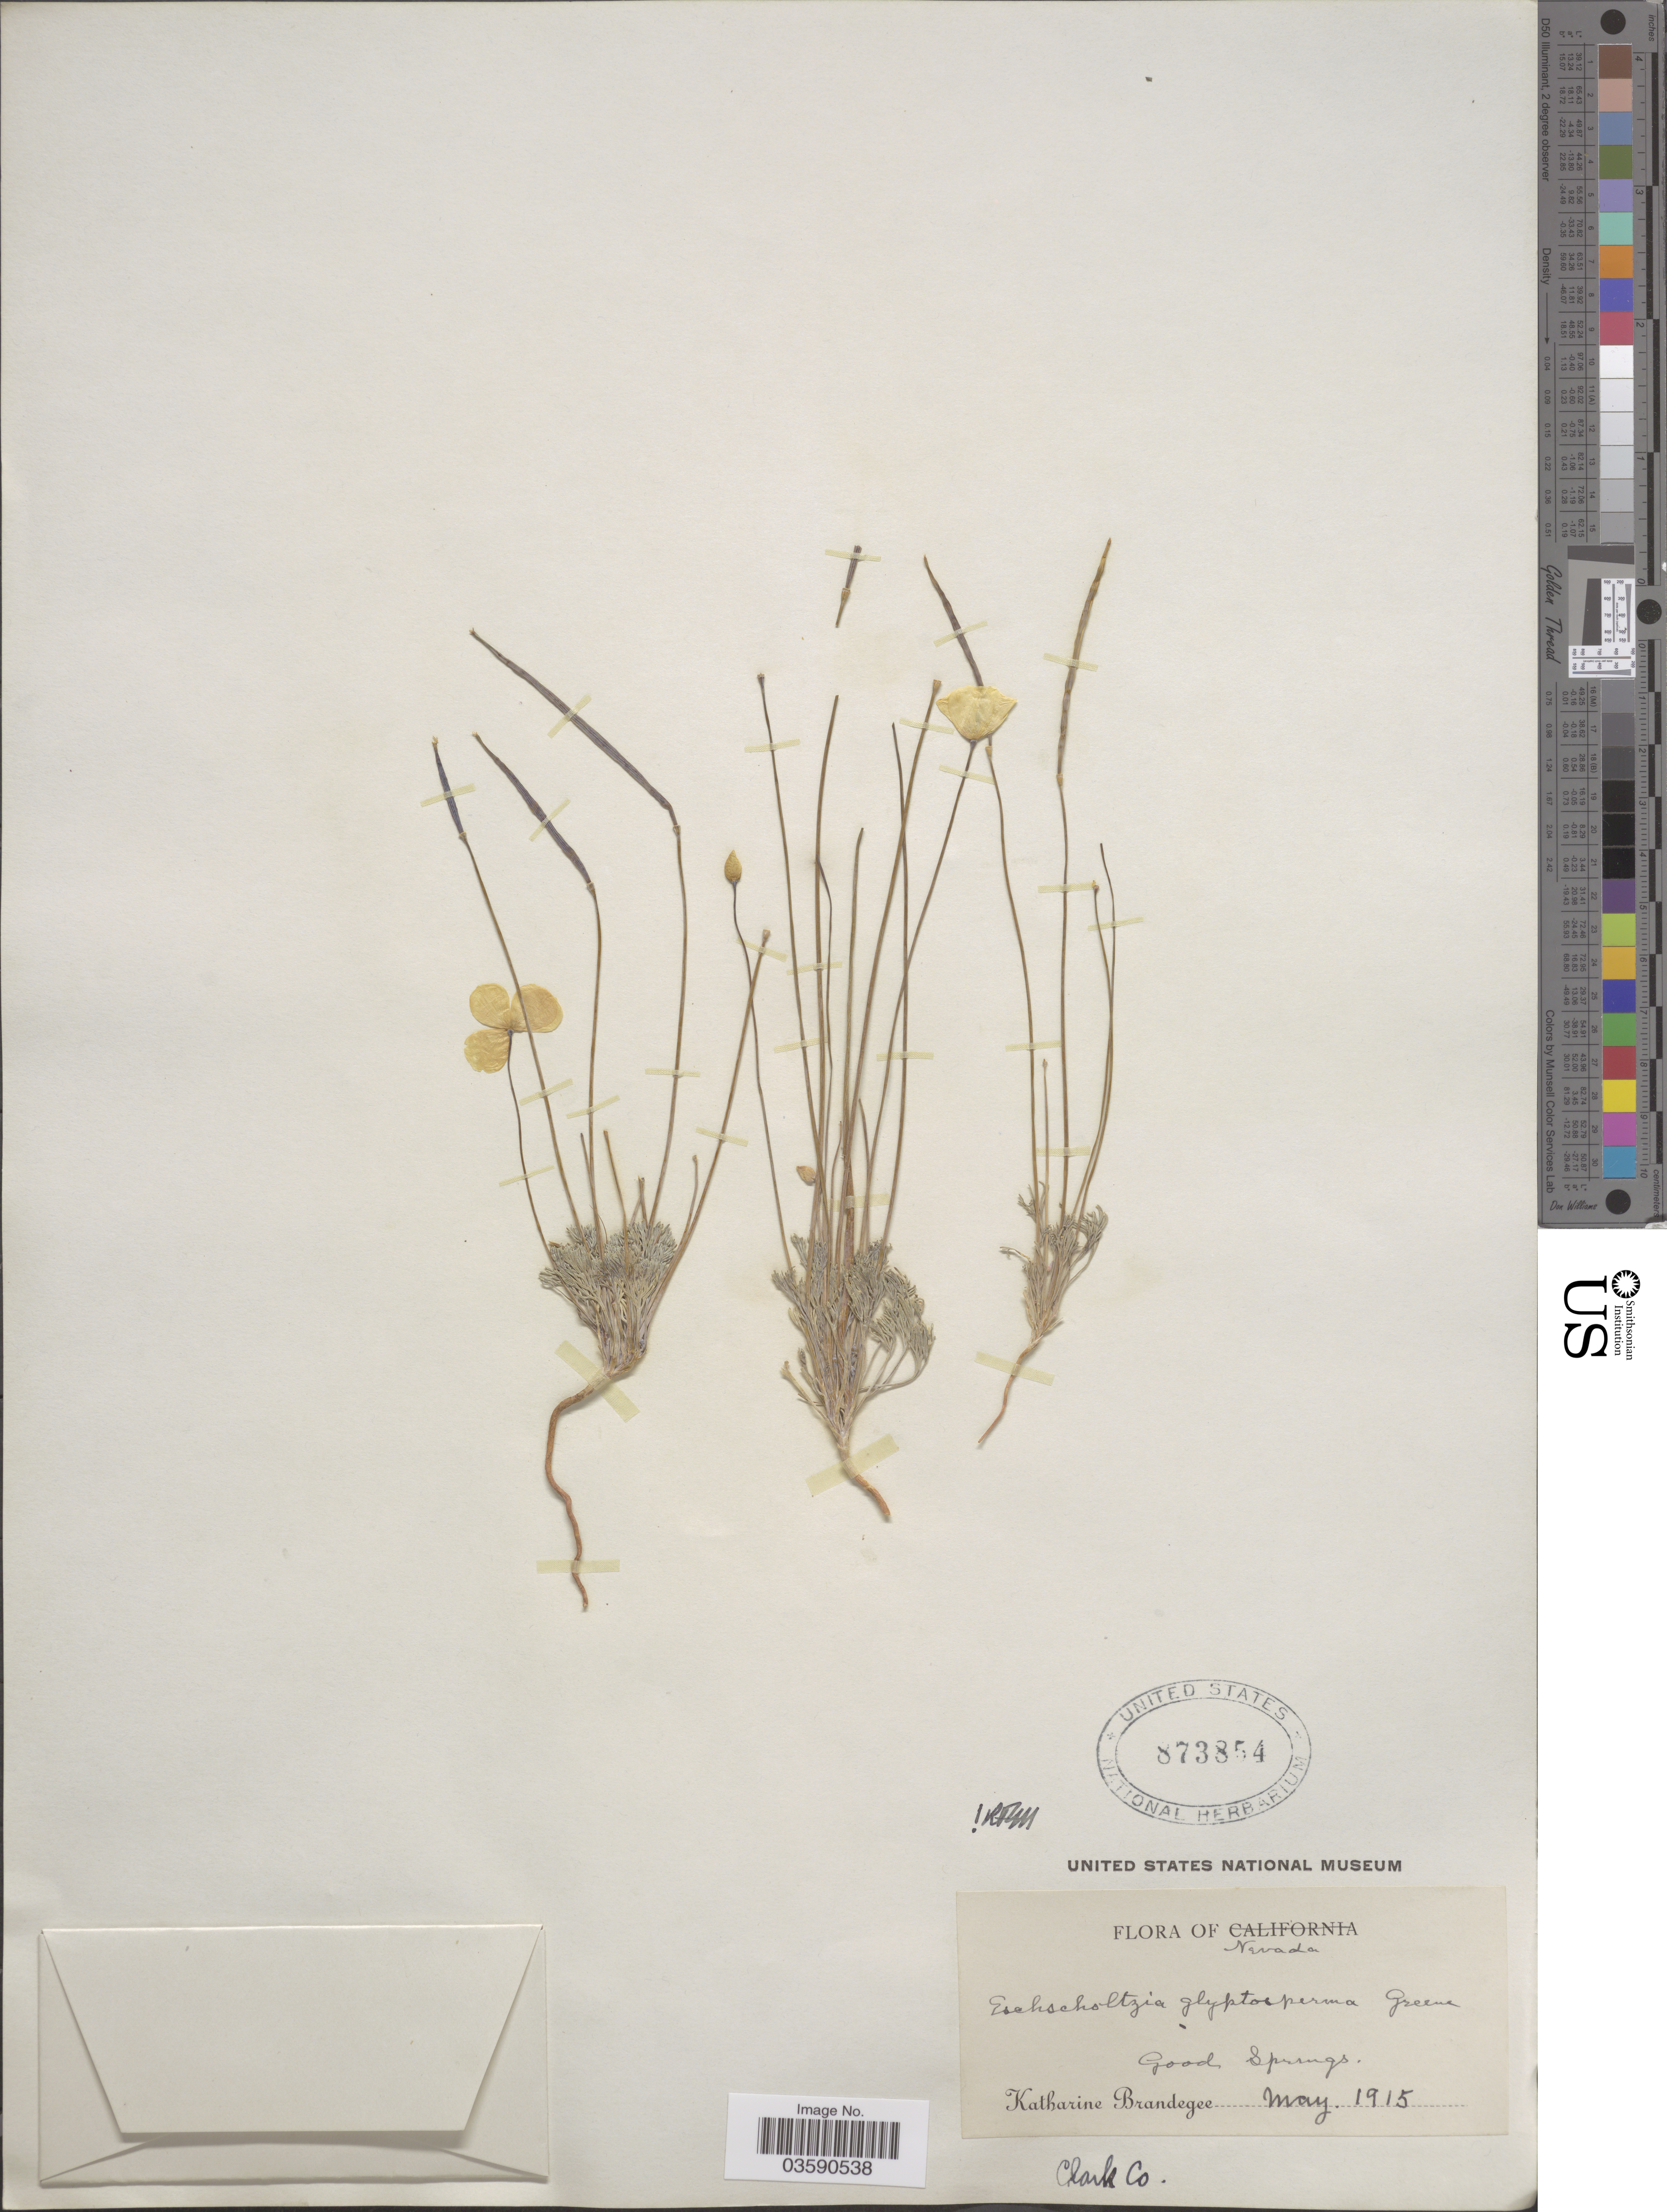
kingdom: Plantae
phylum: Tracheophyta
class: Magnoliopsida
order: Ranunculales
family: Papaveraceae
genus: Eschscholzia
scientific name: Eschscholzia glyptosperma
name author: Greene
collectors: M. K. Brandegee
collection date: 1915-05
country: United States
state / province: Nevada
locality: Good Springs. Clark Co.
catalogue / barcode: US 873854